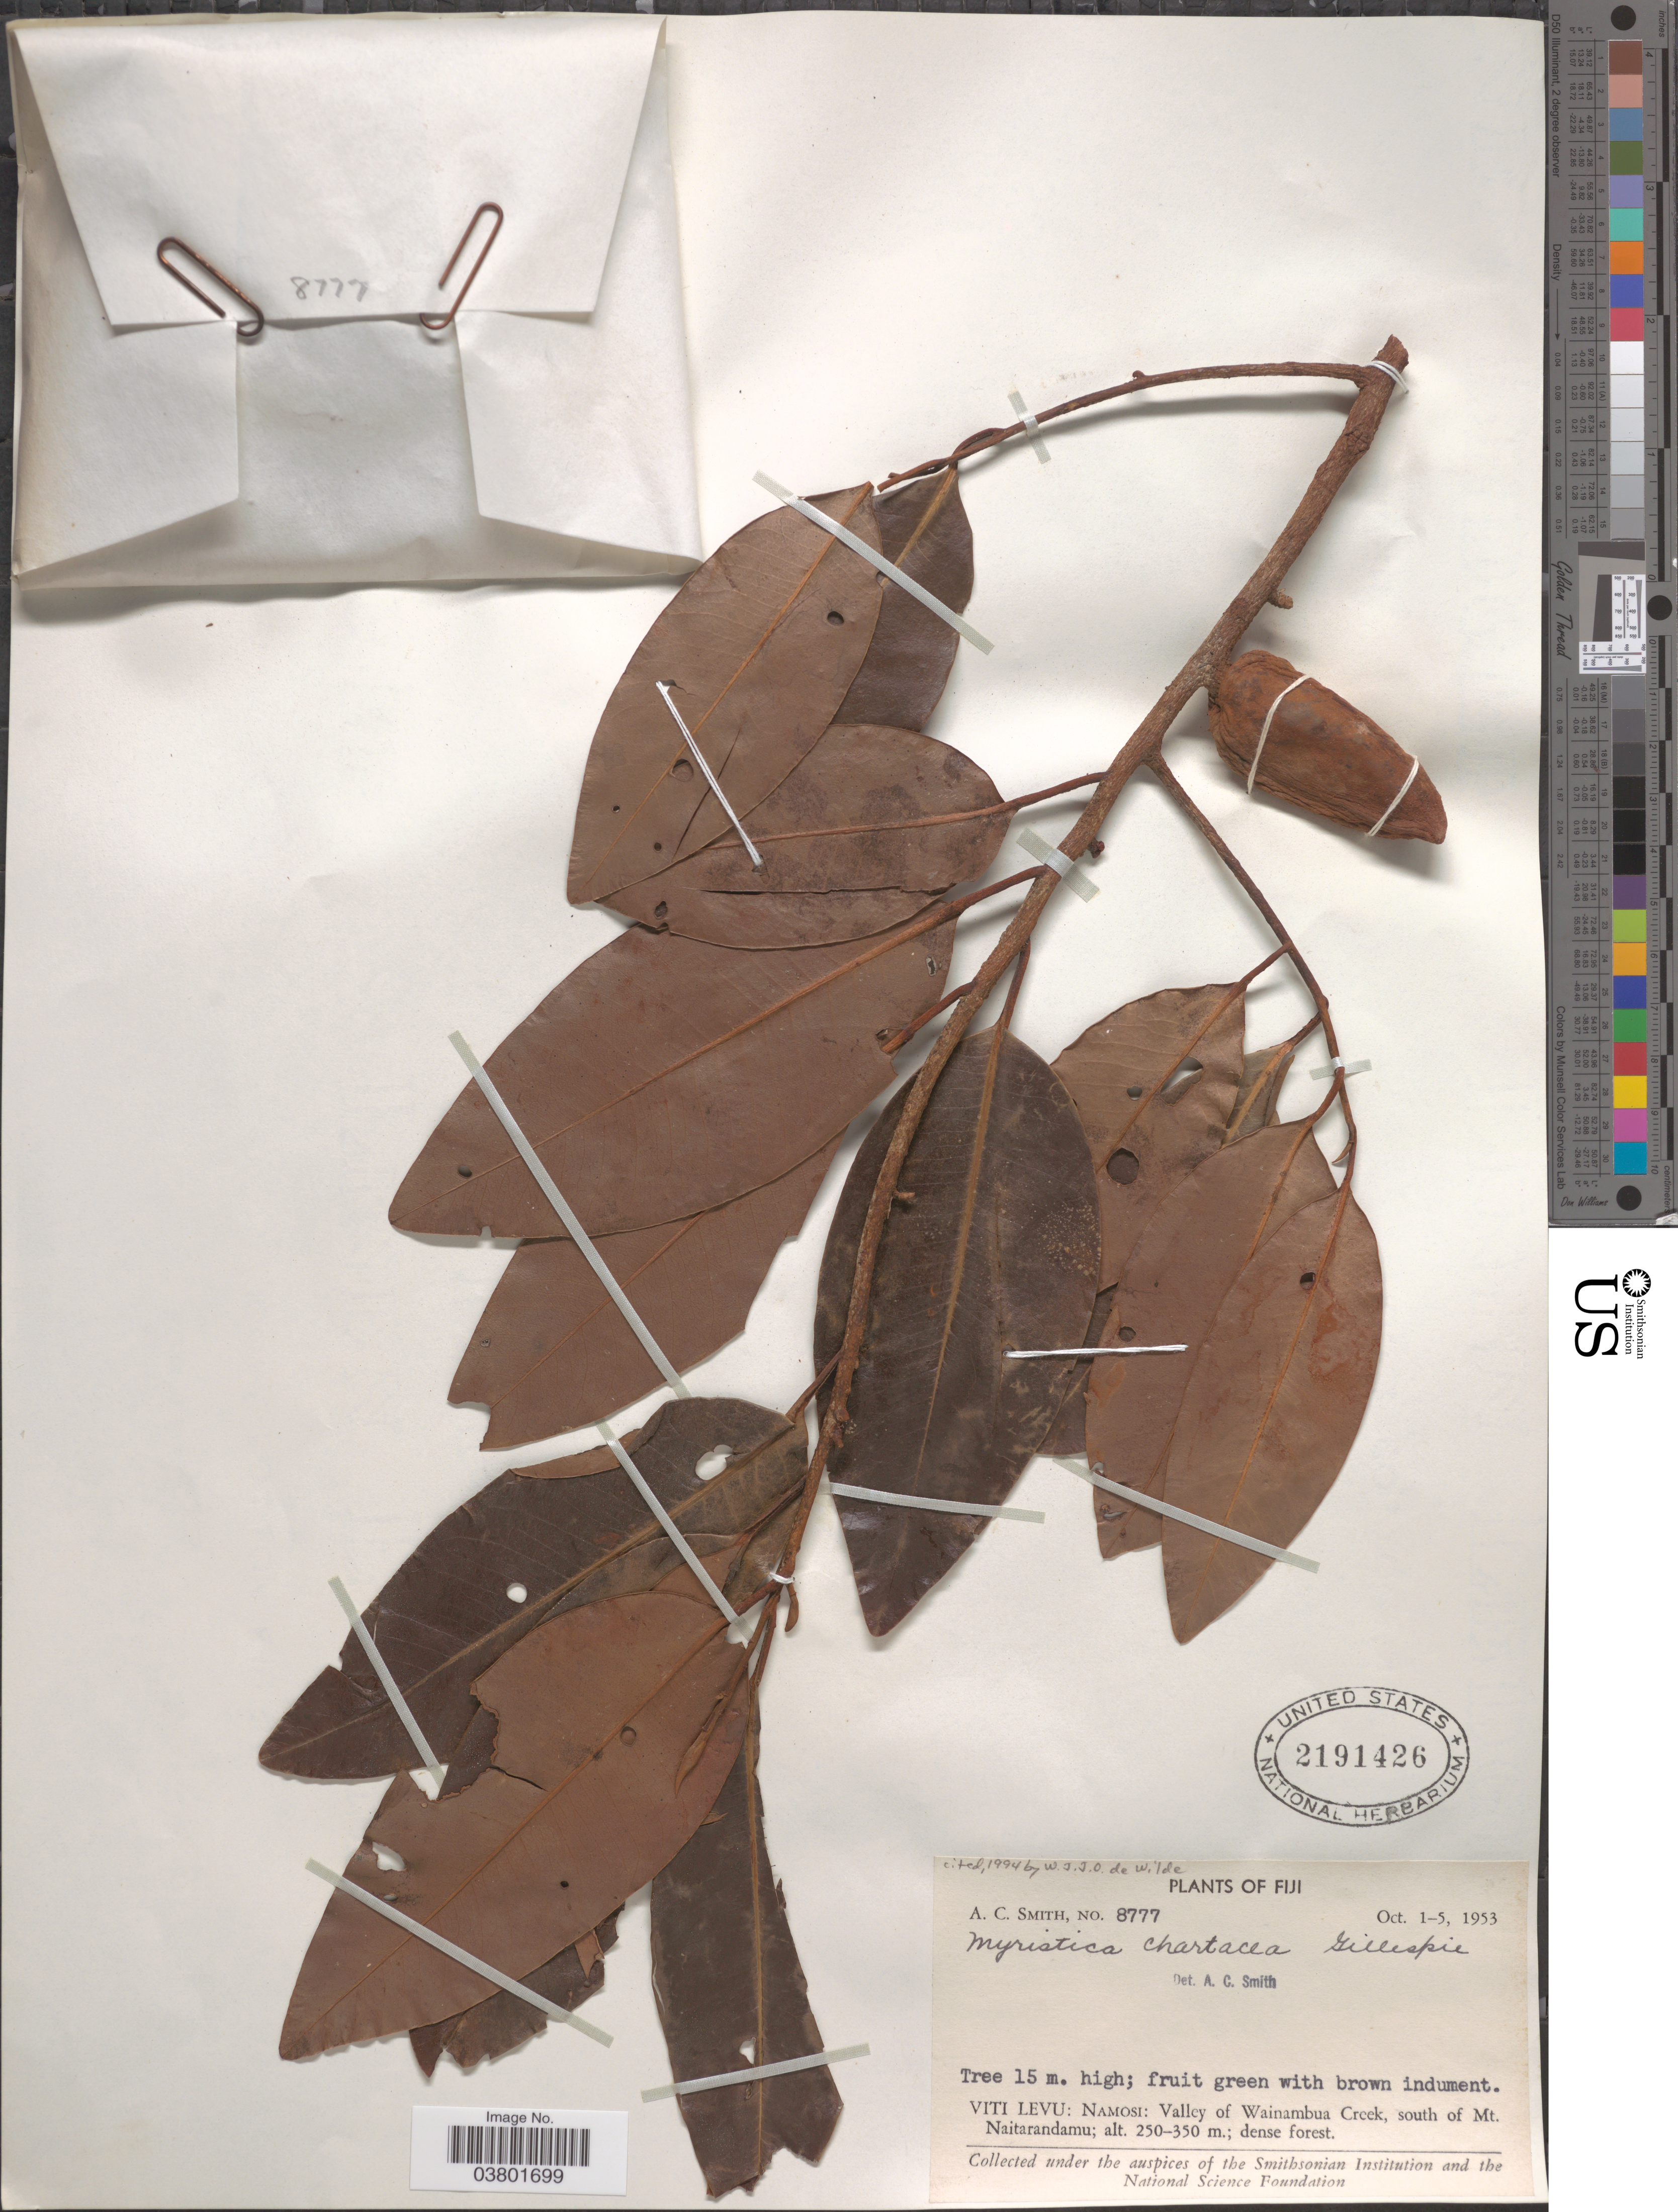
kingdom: Plantae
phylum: Tracheophyta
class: Magnoliopsida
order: Magnoliales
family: Myristicaceae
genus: Myristica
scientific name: Myristica chartacea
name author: Gillespie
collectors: A. C. Smith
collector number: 8777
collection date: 1953-10-01/1953-10-05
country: Fiji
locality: Viti Levu: Namosi: Valley of Wainambua Creek, south of Mt. Naitarandamu.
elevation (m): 250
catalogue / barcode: US 2191426